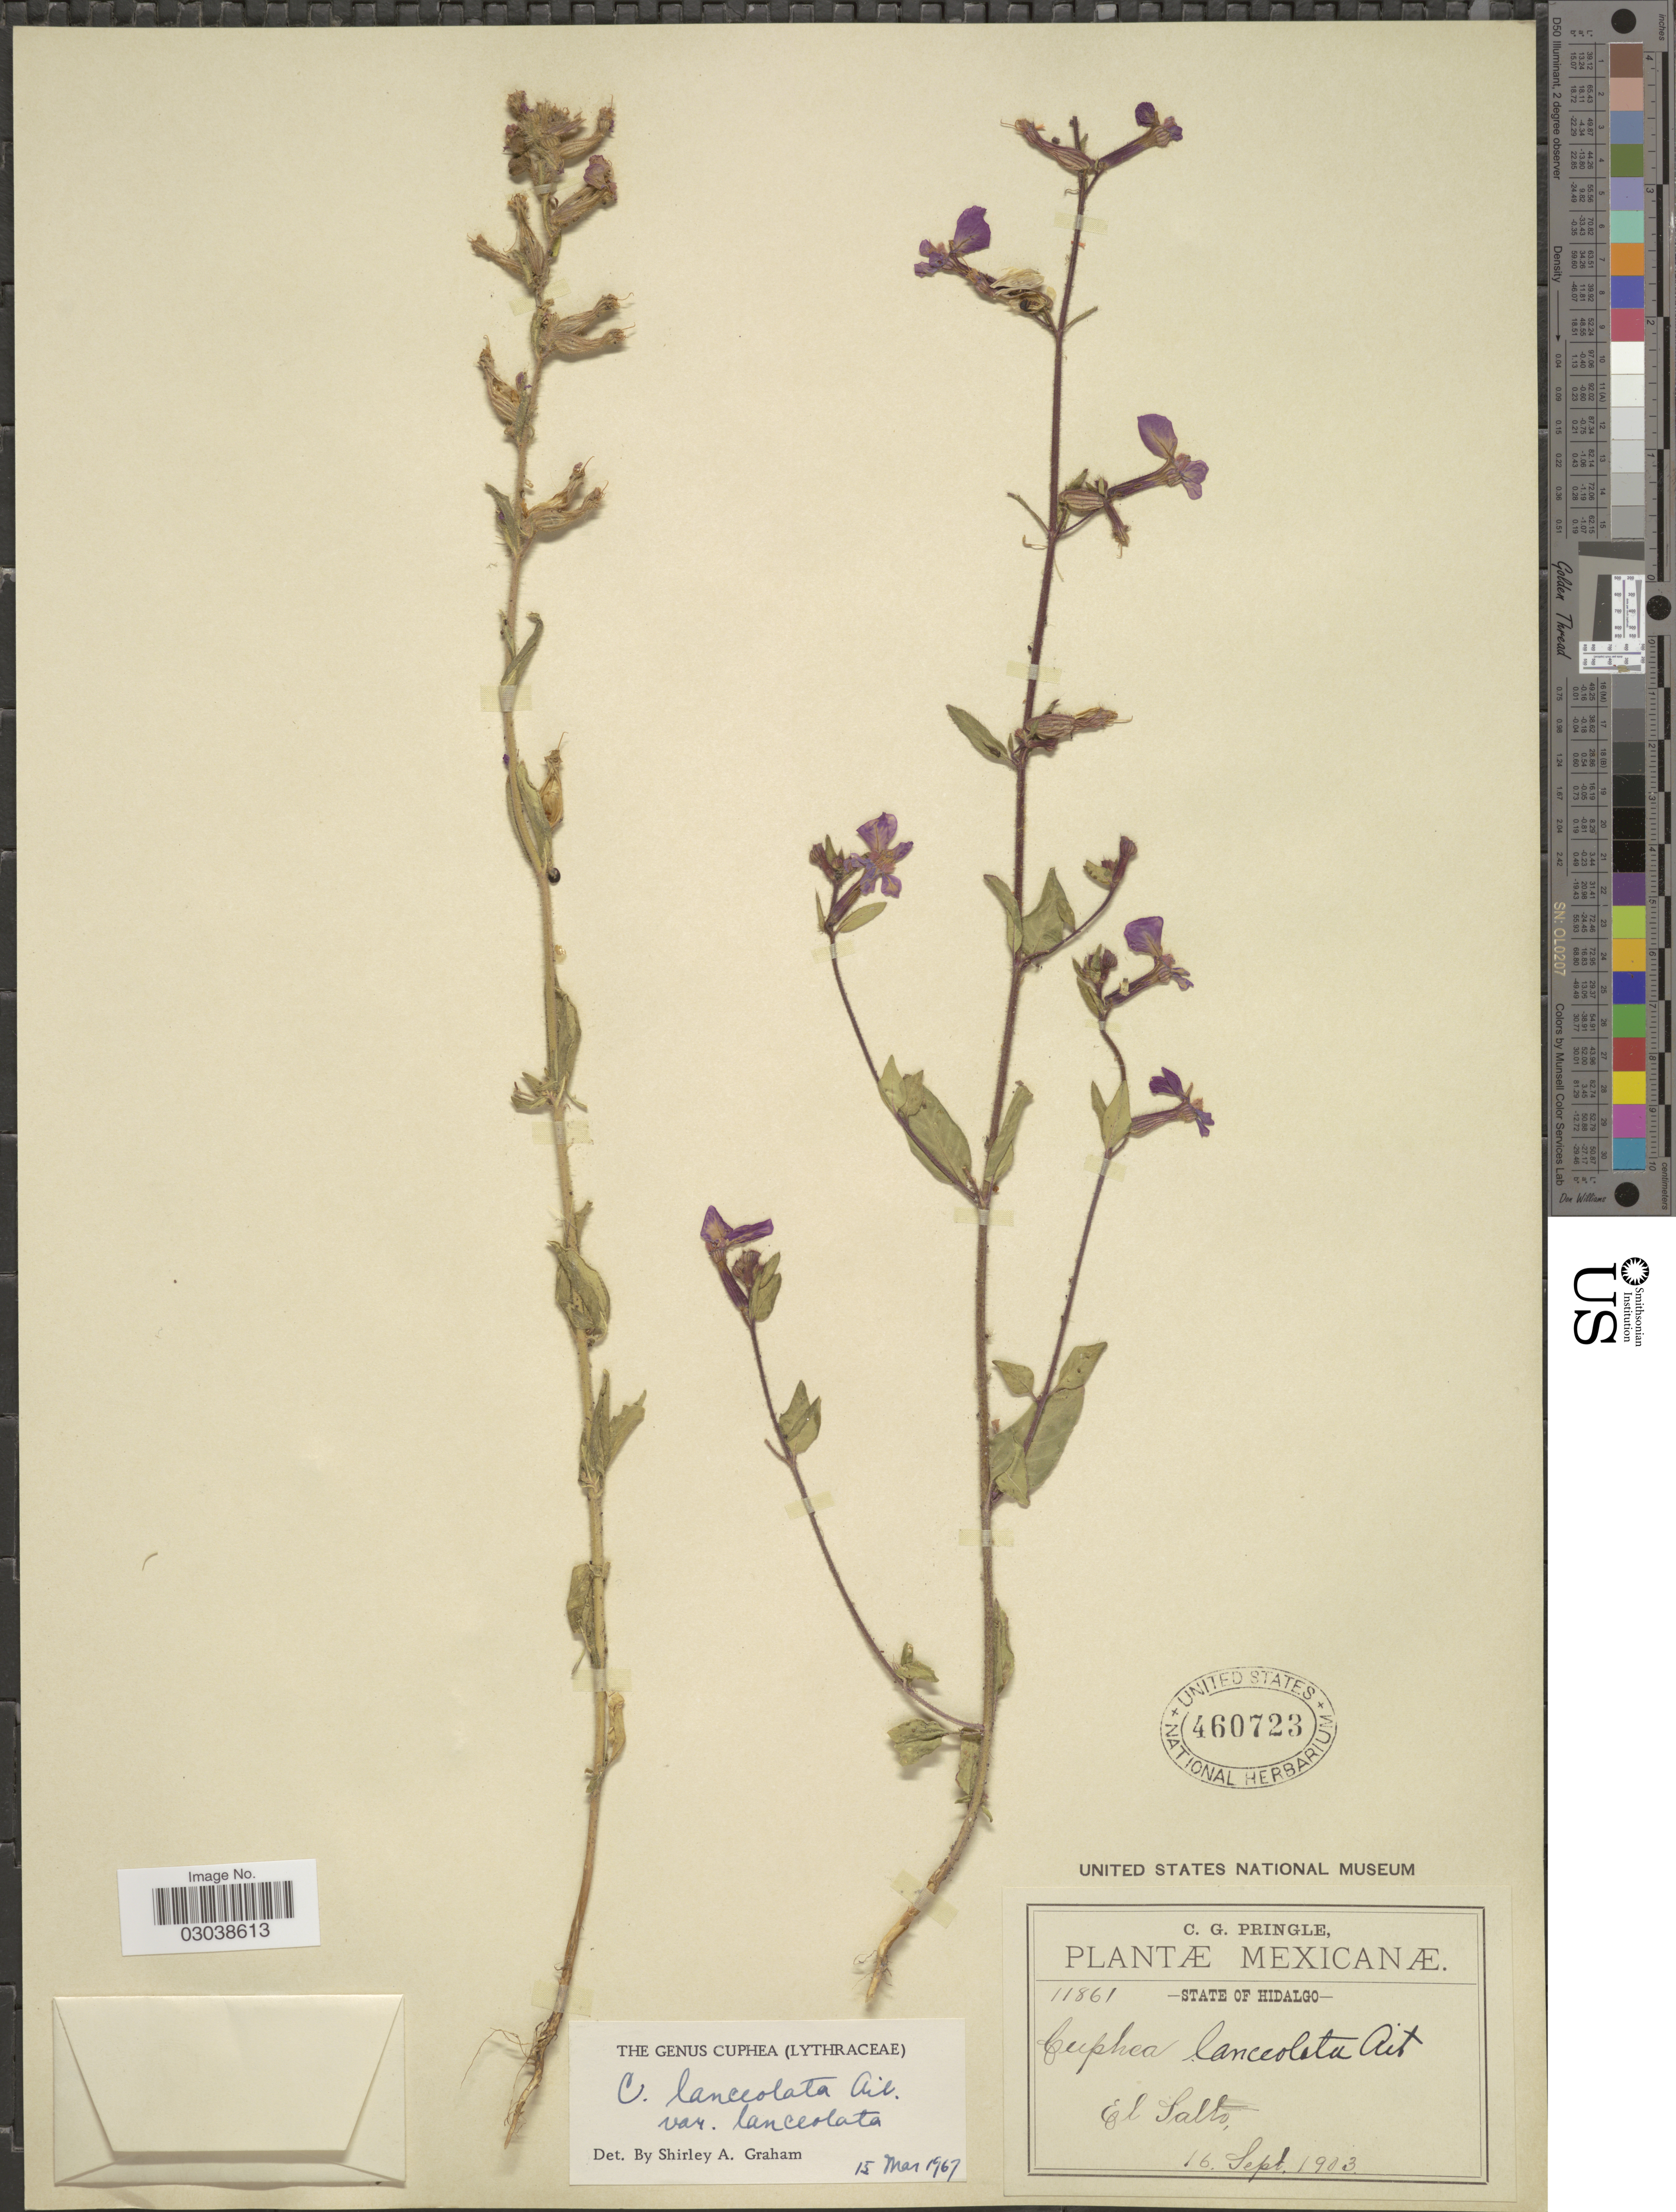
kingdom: Plantae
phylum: Tracheophyta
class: Magnoliopsida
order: Myrtales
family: Lythraceae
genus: Cuphea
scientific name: Cuphea lanceolata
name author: W.T. Aiton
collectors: C. G. Pringle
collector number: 11861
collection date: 1903-07-16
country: Mexico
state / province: Hidalgo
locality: El Salto.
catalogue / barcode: US 460723